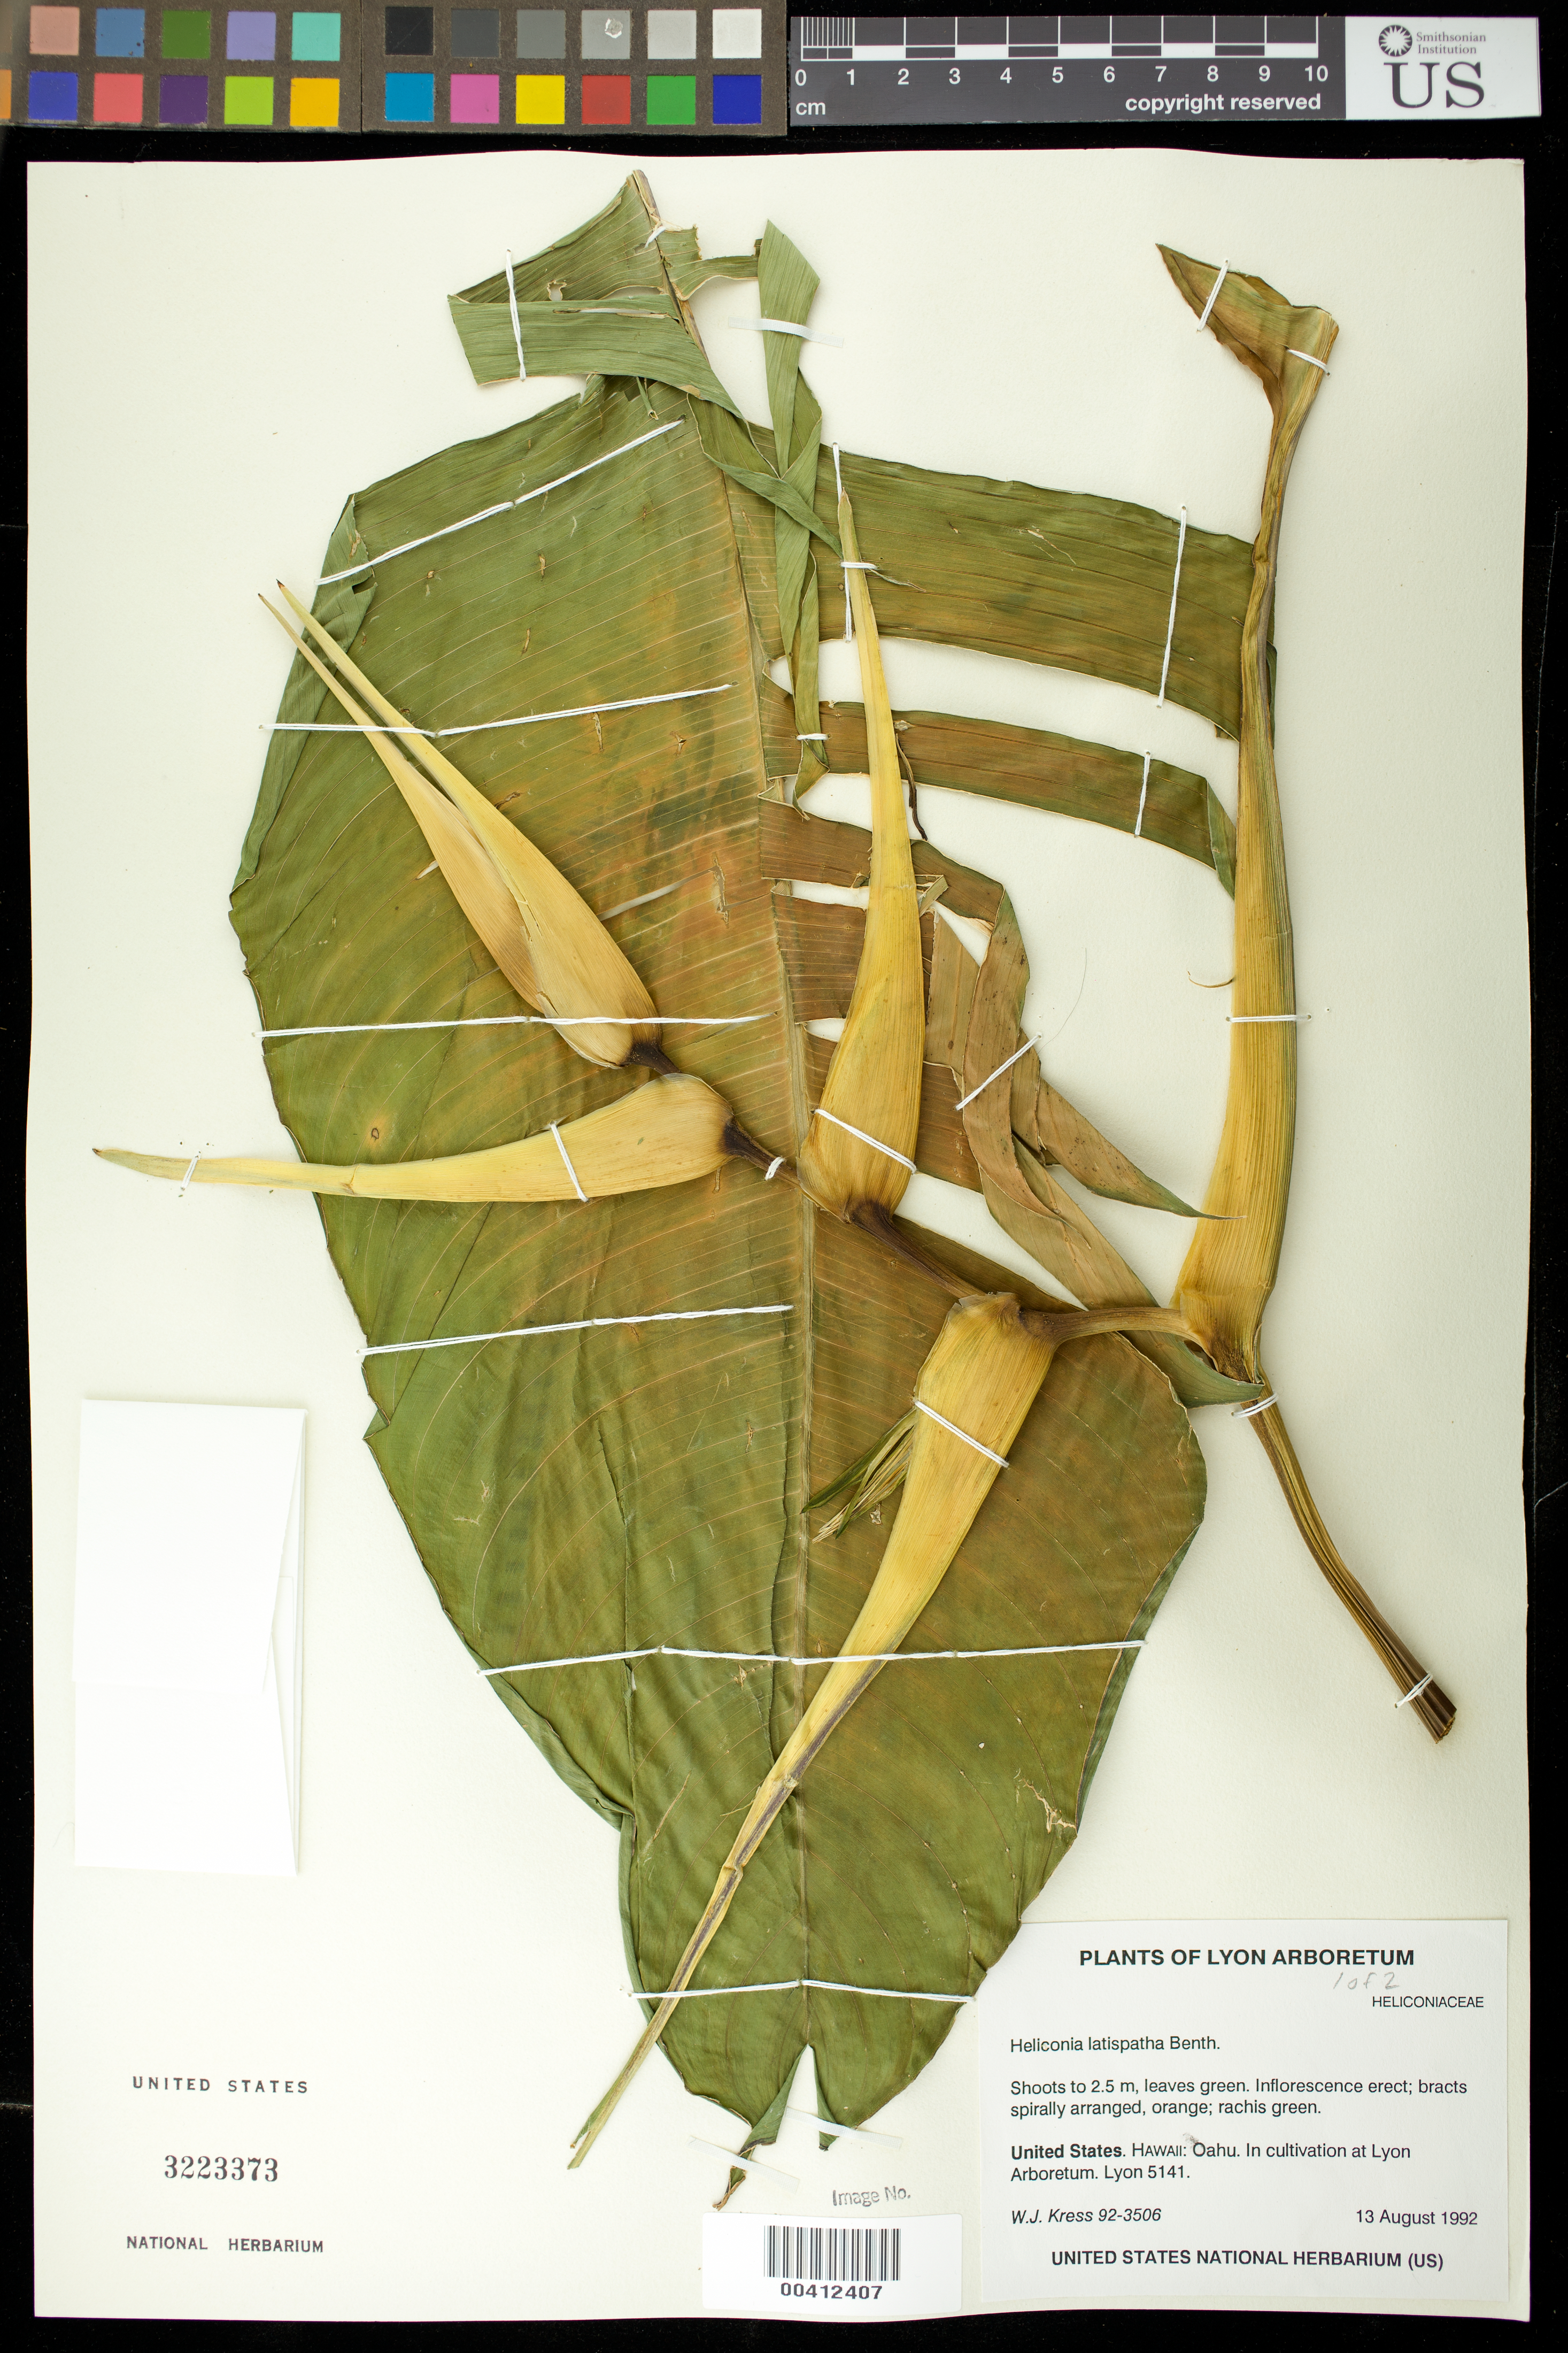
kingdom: Plantae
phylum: Tracheophyta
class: Liliopsida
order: Zingiberales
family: Heliconiaceae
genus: Heliconia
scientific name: Heliconia latispatha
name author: Benth.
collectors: W. J. Kress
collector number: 92-3506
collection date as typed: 13 Aug 1992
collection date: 1992-08-13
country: United States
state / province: Hawaii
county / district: Honolulu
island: Oahu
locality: Lyon arboretum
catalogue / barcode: US 3223373